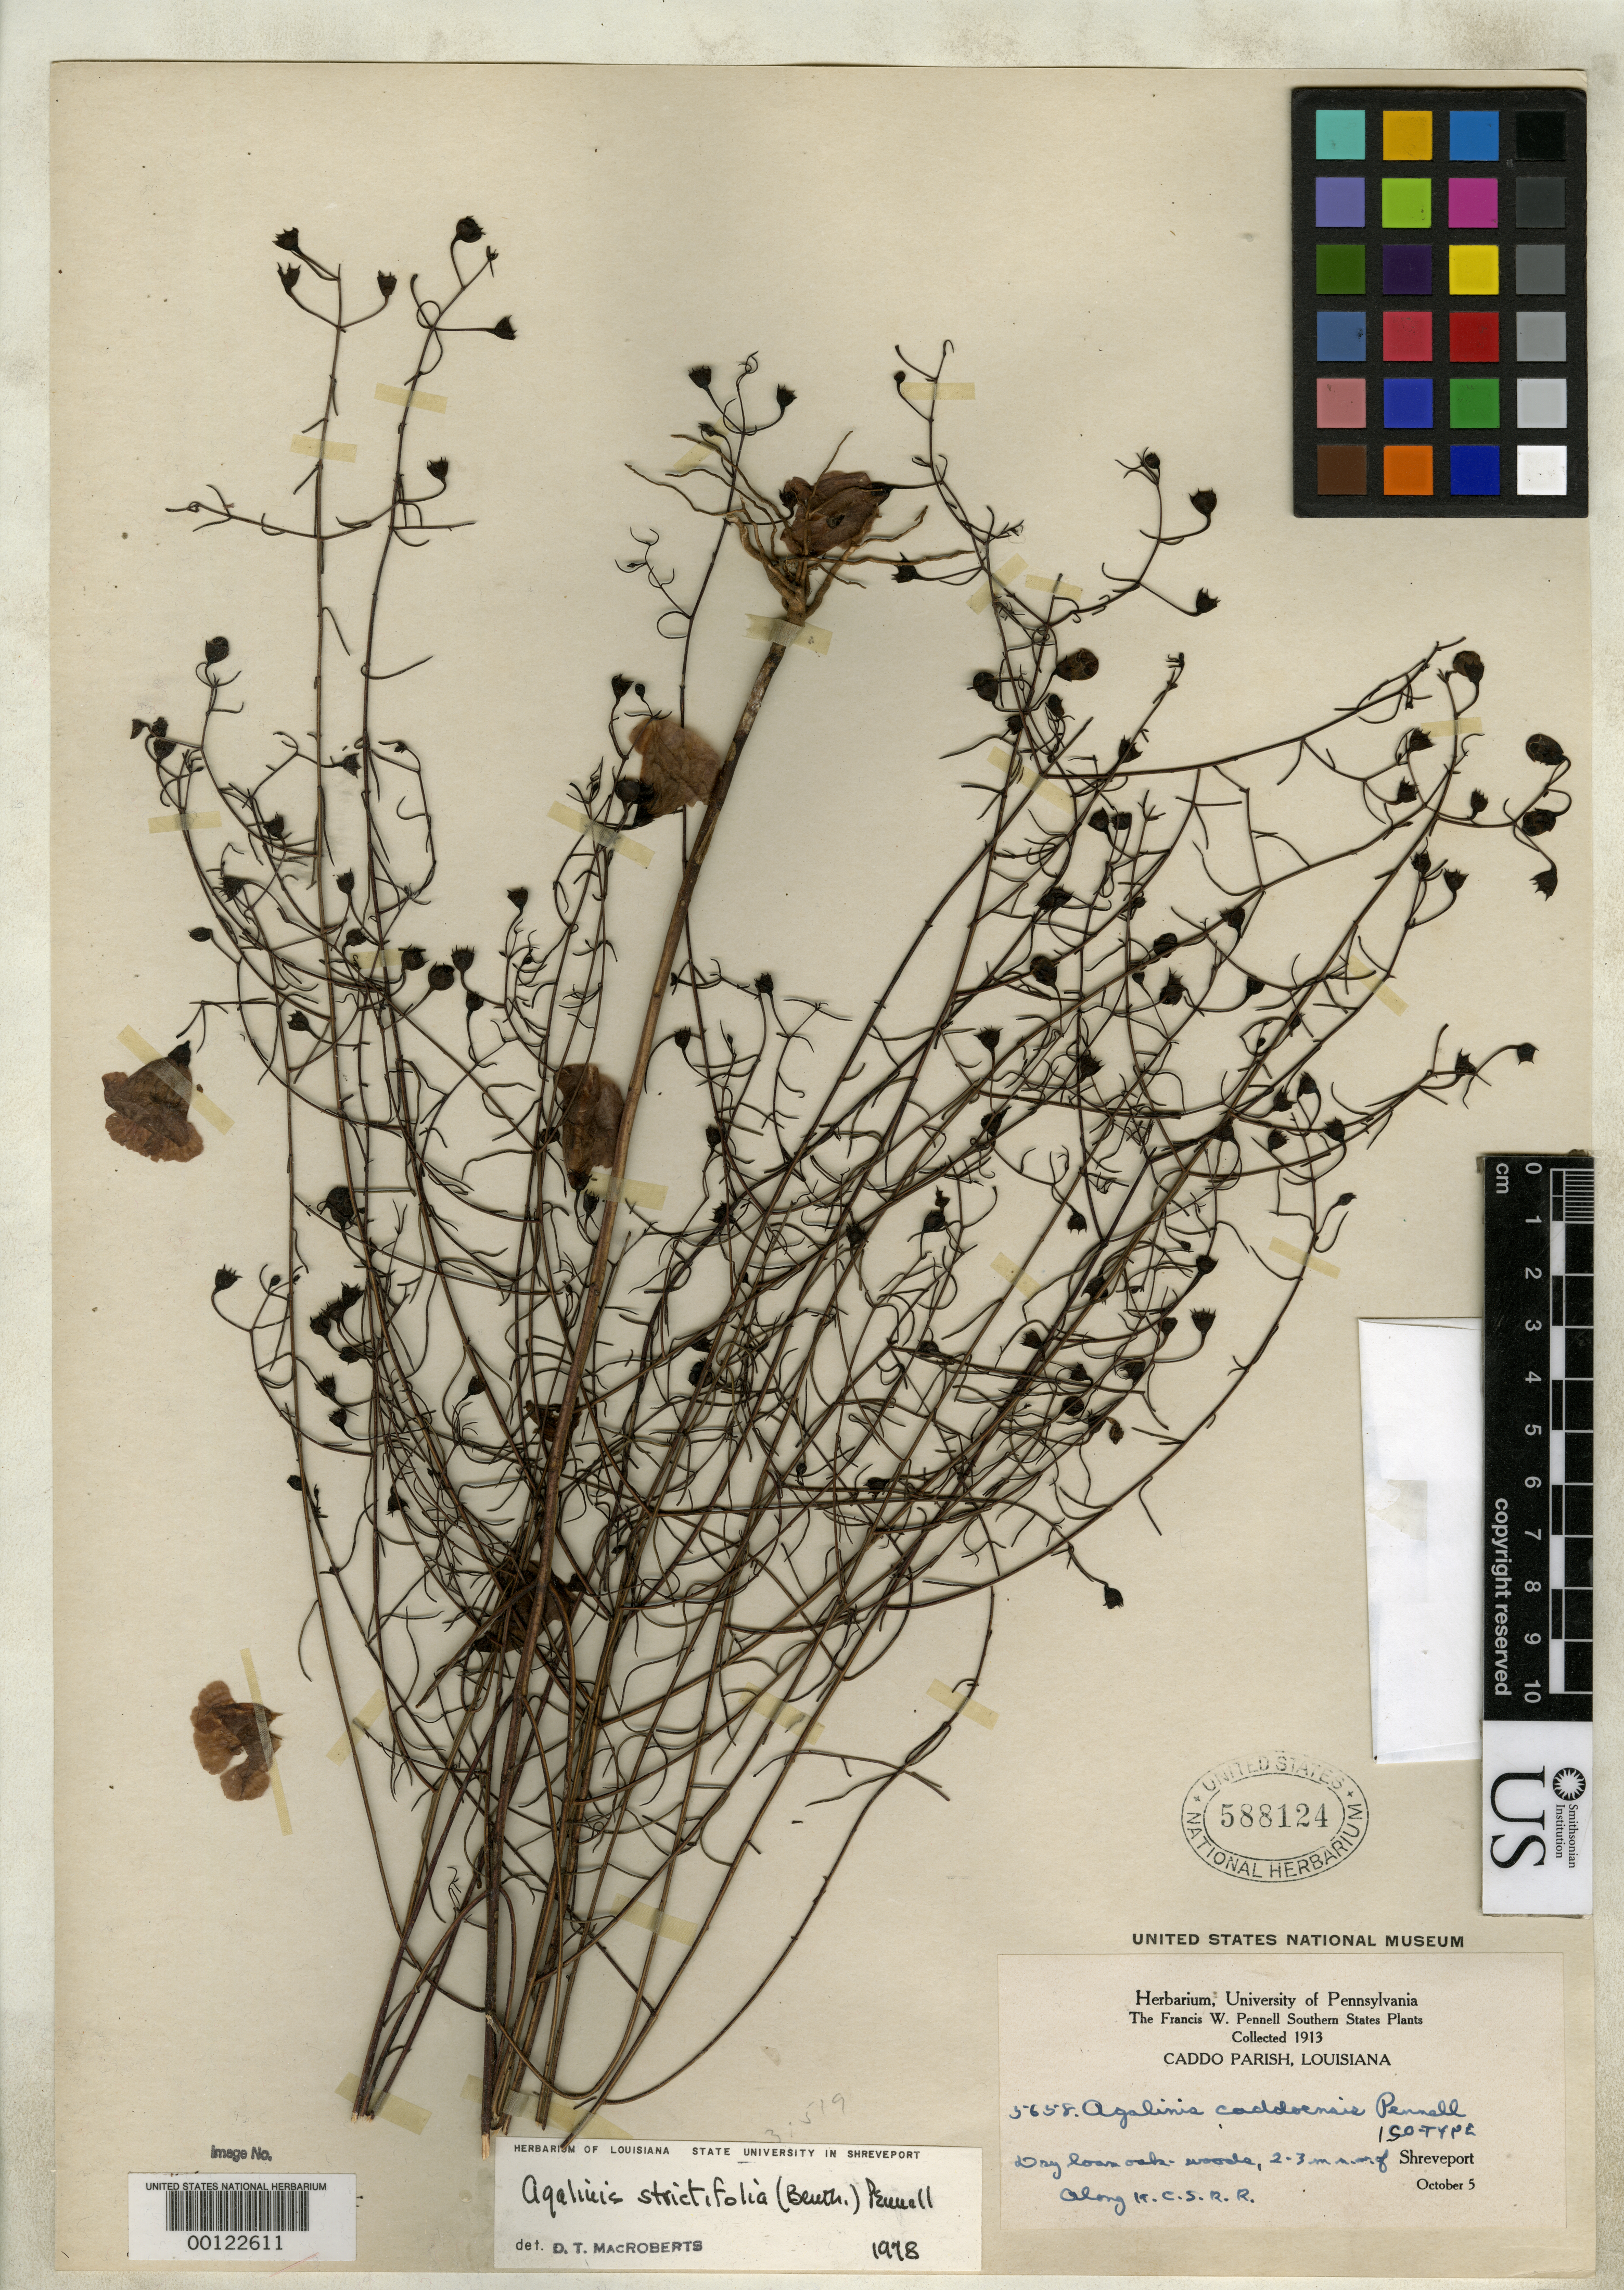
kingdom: Plantae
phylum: Tracheophyta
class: Magnoliopsida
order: Lamiales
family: Orobanchaceae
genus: Agalinis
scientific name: Agalinis caddoensis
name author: Pennell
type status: Isotype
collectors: F. W. Pennell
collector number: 5658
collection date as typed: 05 Oct 1913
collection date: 1913-10-05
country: United States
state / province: Louisiana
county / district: Caddo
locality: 2-3 mi NW of Shreveport, along K.C.S.R.R.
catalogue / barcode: US 588124